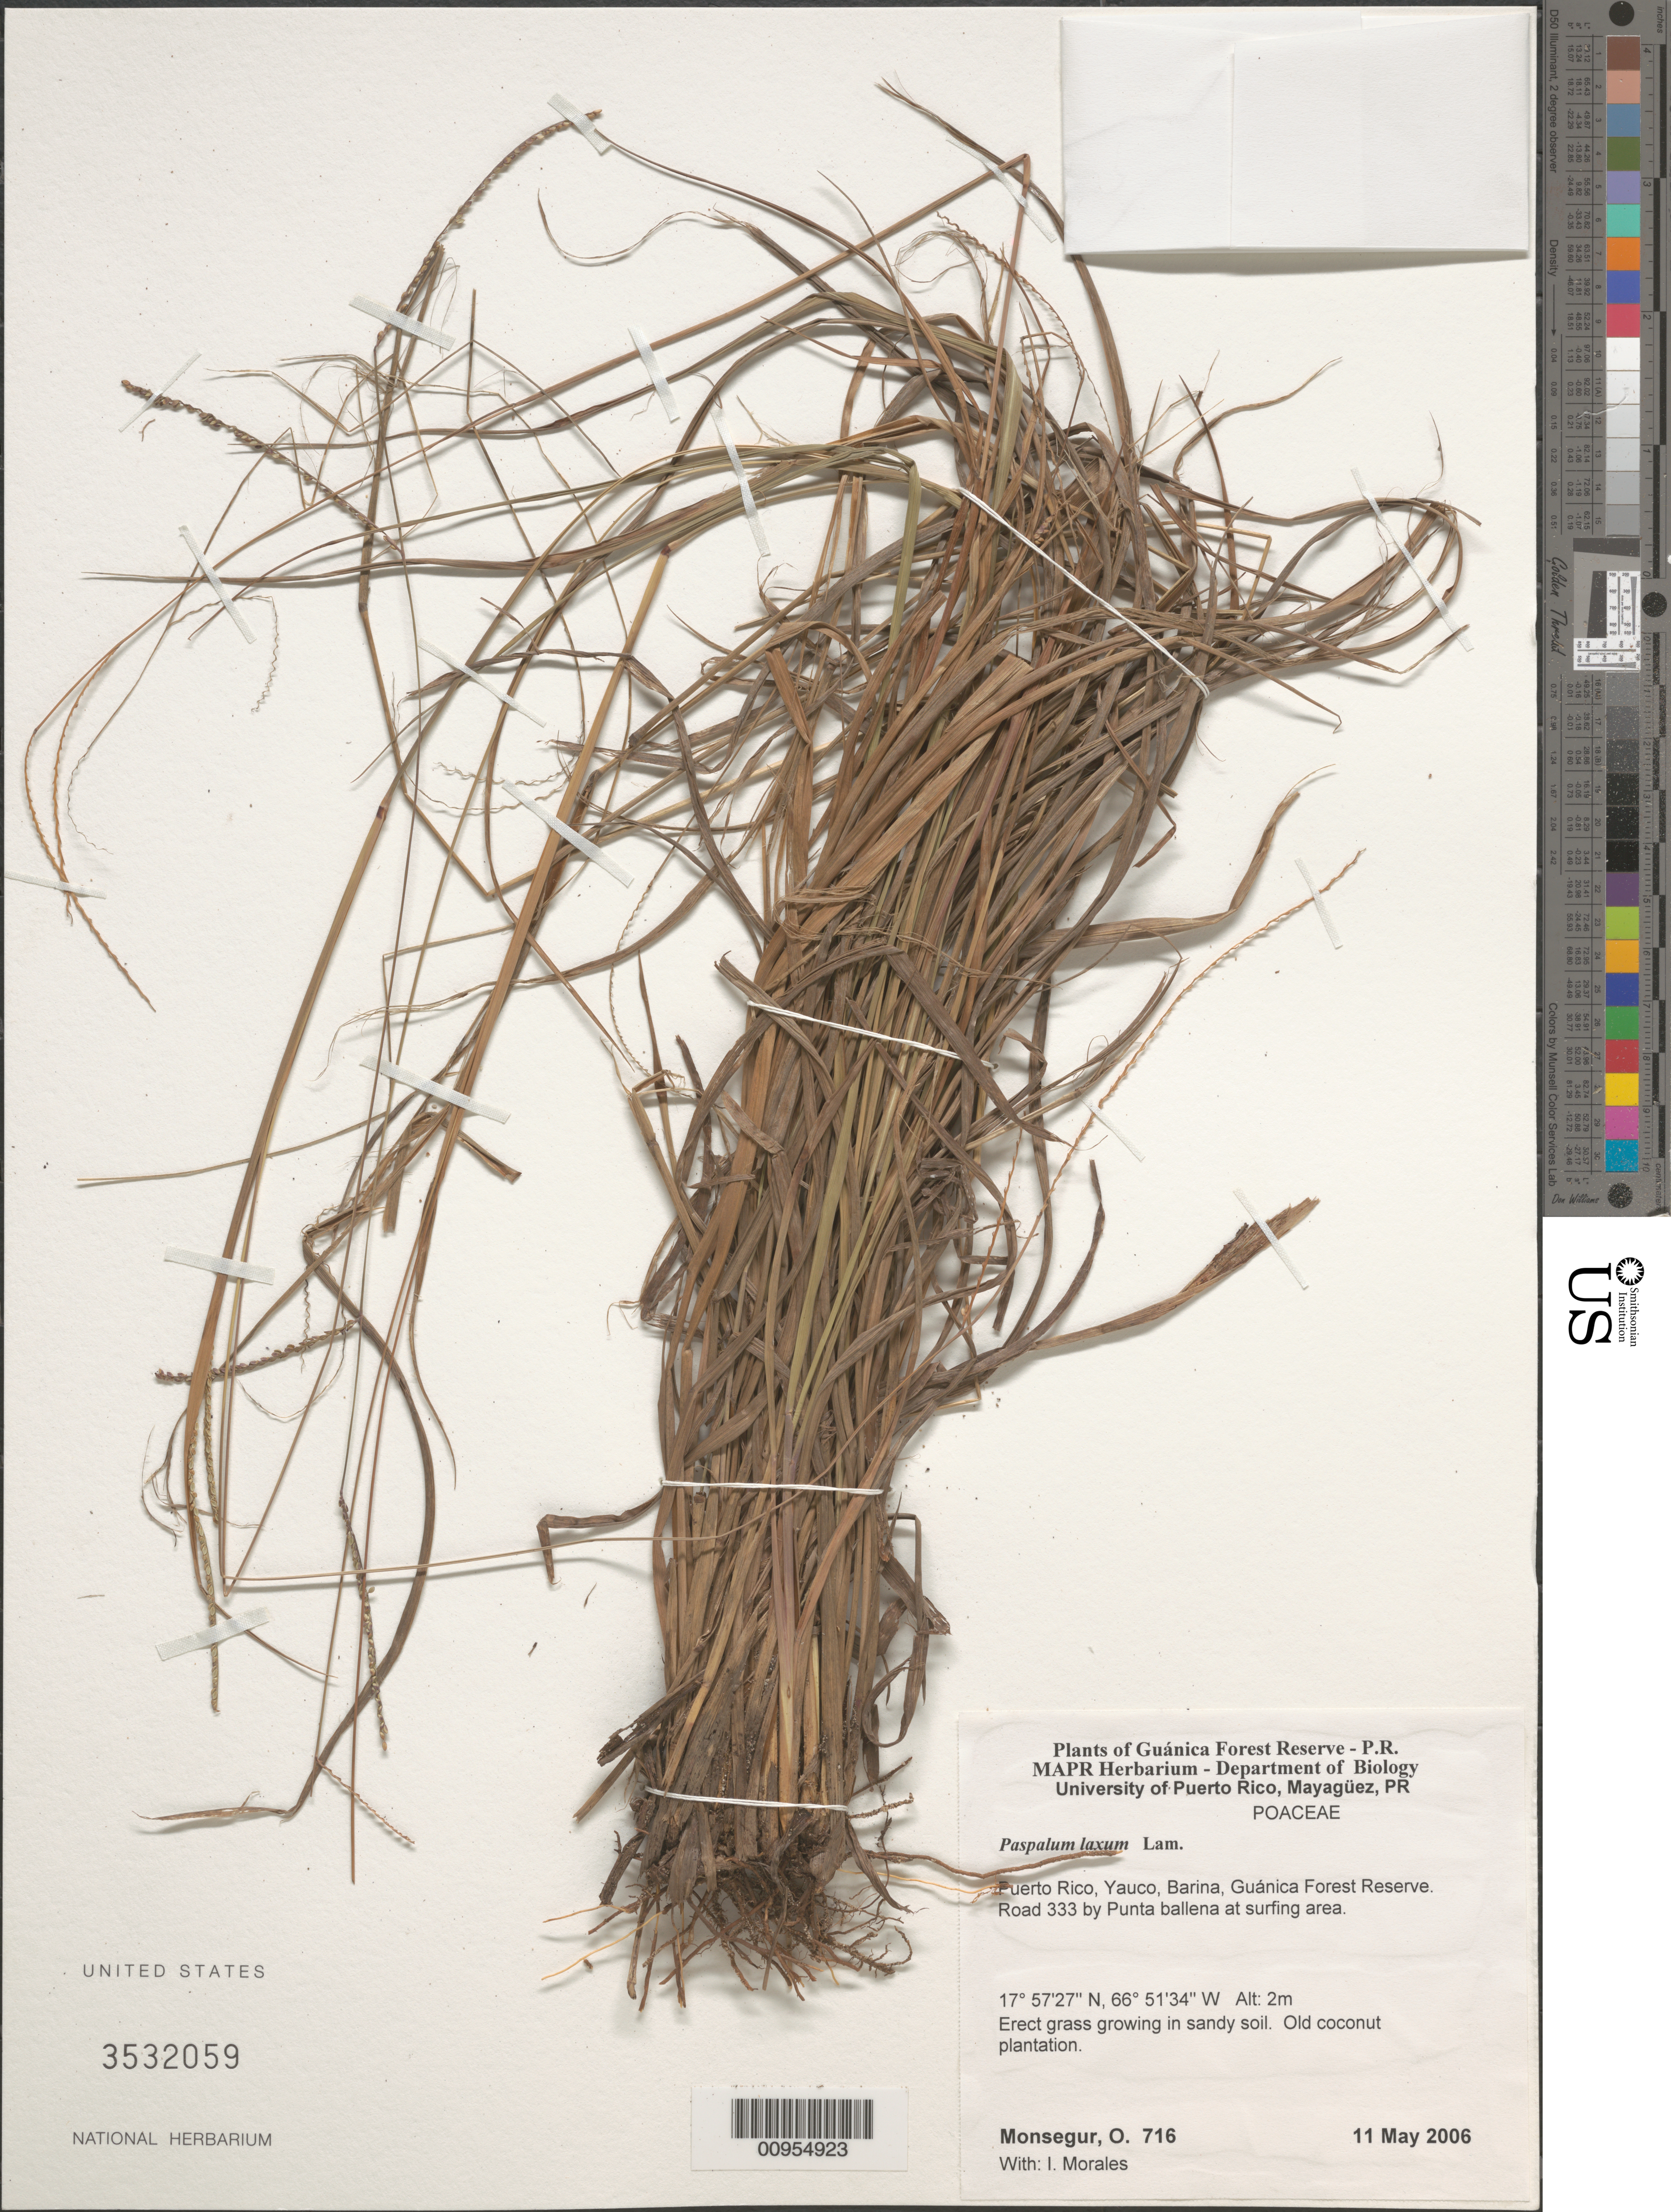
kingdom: Plantae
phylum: Tracheophyta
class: Liliopsida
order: Poales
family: Poaceae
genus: Paspalum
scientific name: Paspalum laxum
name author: Lam.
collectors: O. Monsegur & I. Morales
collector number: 716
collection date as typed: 11 May 2006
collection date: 2006-05-11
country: Puerto Rico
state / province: Yauco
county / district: Barina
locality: Guánica Forest Reserve. Road 333 by Punta ballena at surfing area.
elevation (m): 2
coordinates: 17.572675, 66.513356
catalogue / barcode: US 3532059